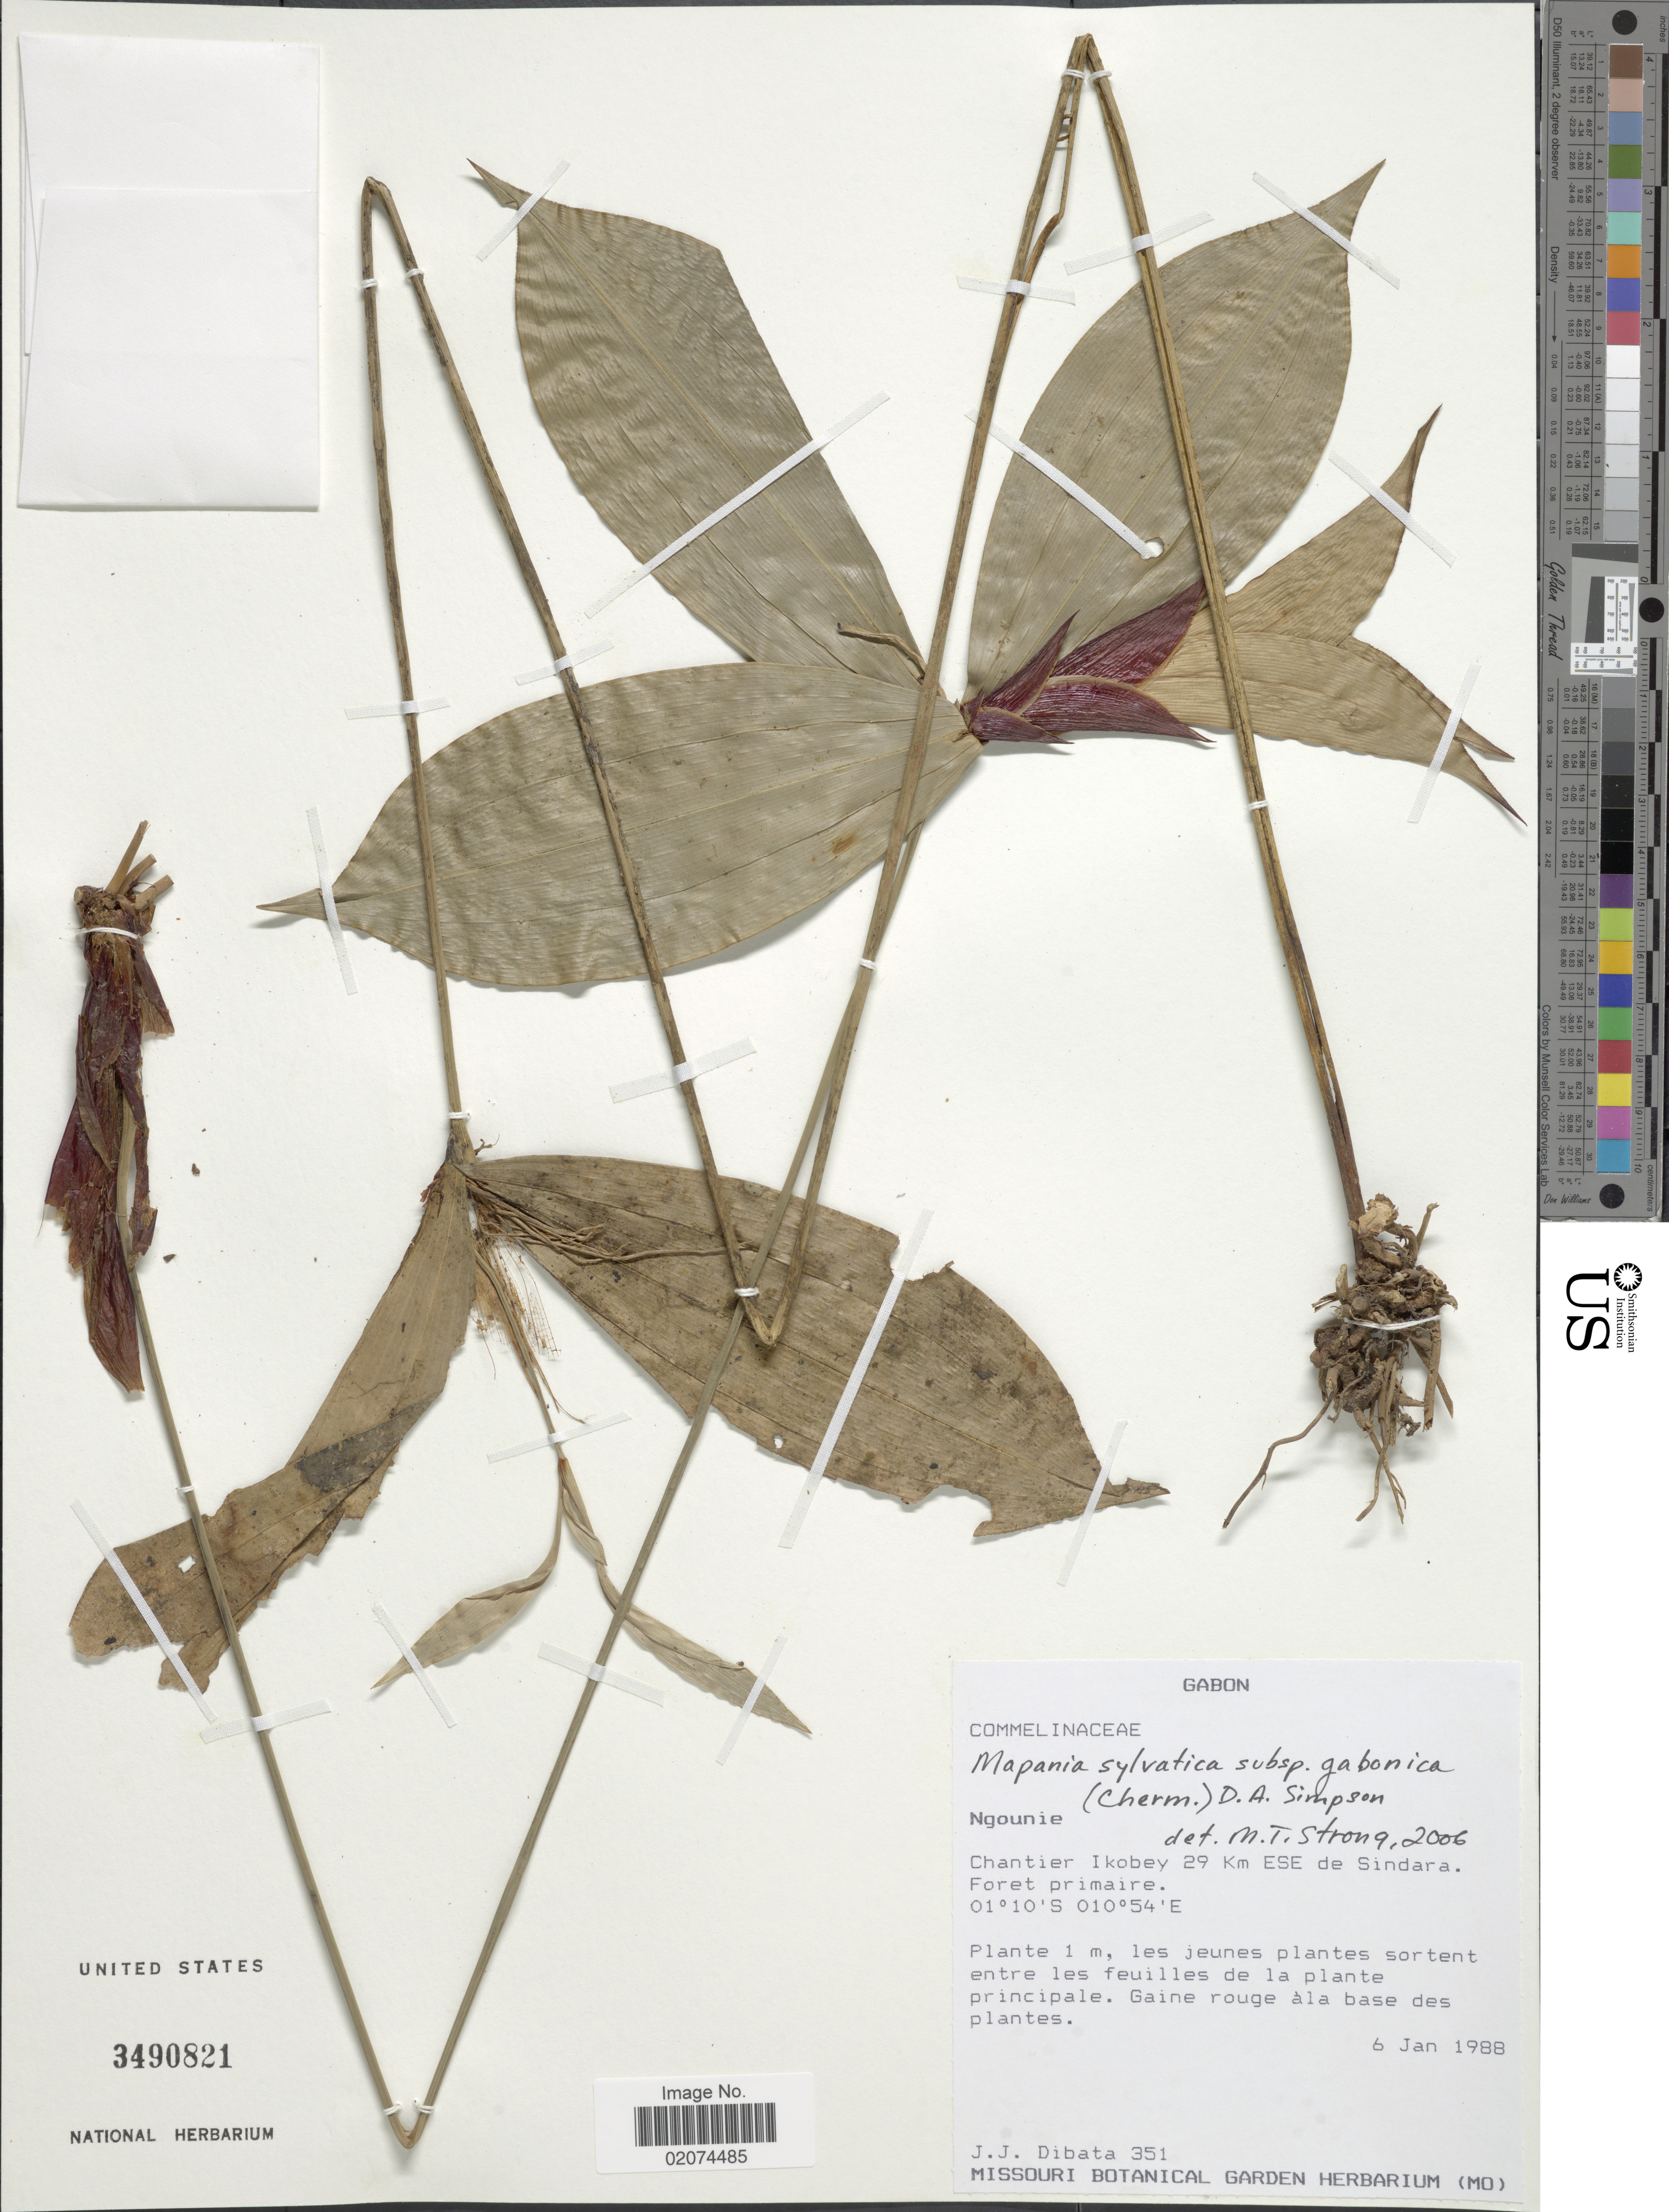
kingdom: Plantae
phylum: Tracheophyta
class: Liliopsida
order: Poales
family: Cyperaceae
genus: Mapania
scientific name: Mapania sylvatica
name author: Aubl.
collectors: J. Dibata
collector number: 351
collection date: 1988-01-06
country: Gabon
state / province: Ngounie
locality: Chantier Ikobey 29 Km ESE de Sindara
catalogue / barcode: US 3490821